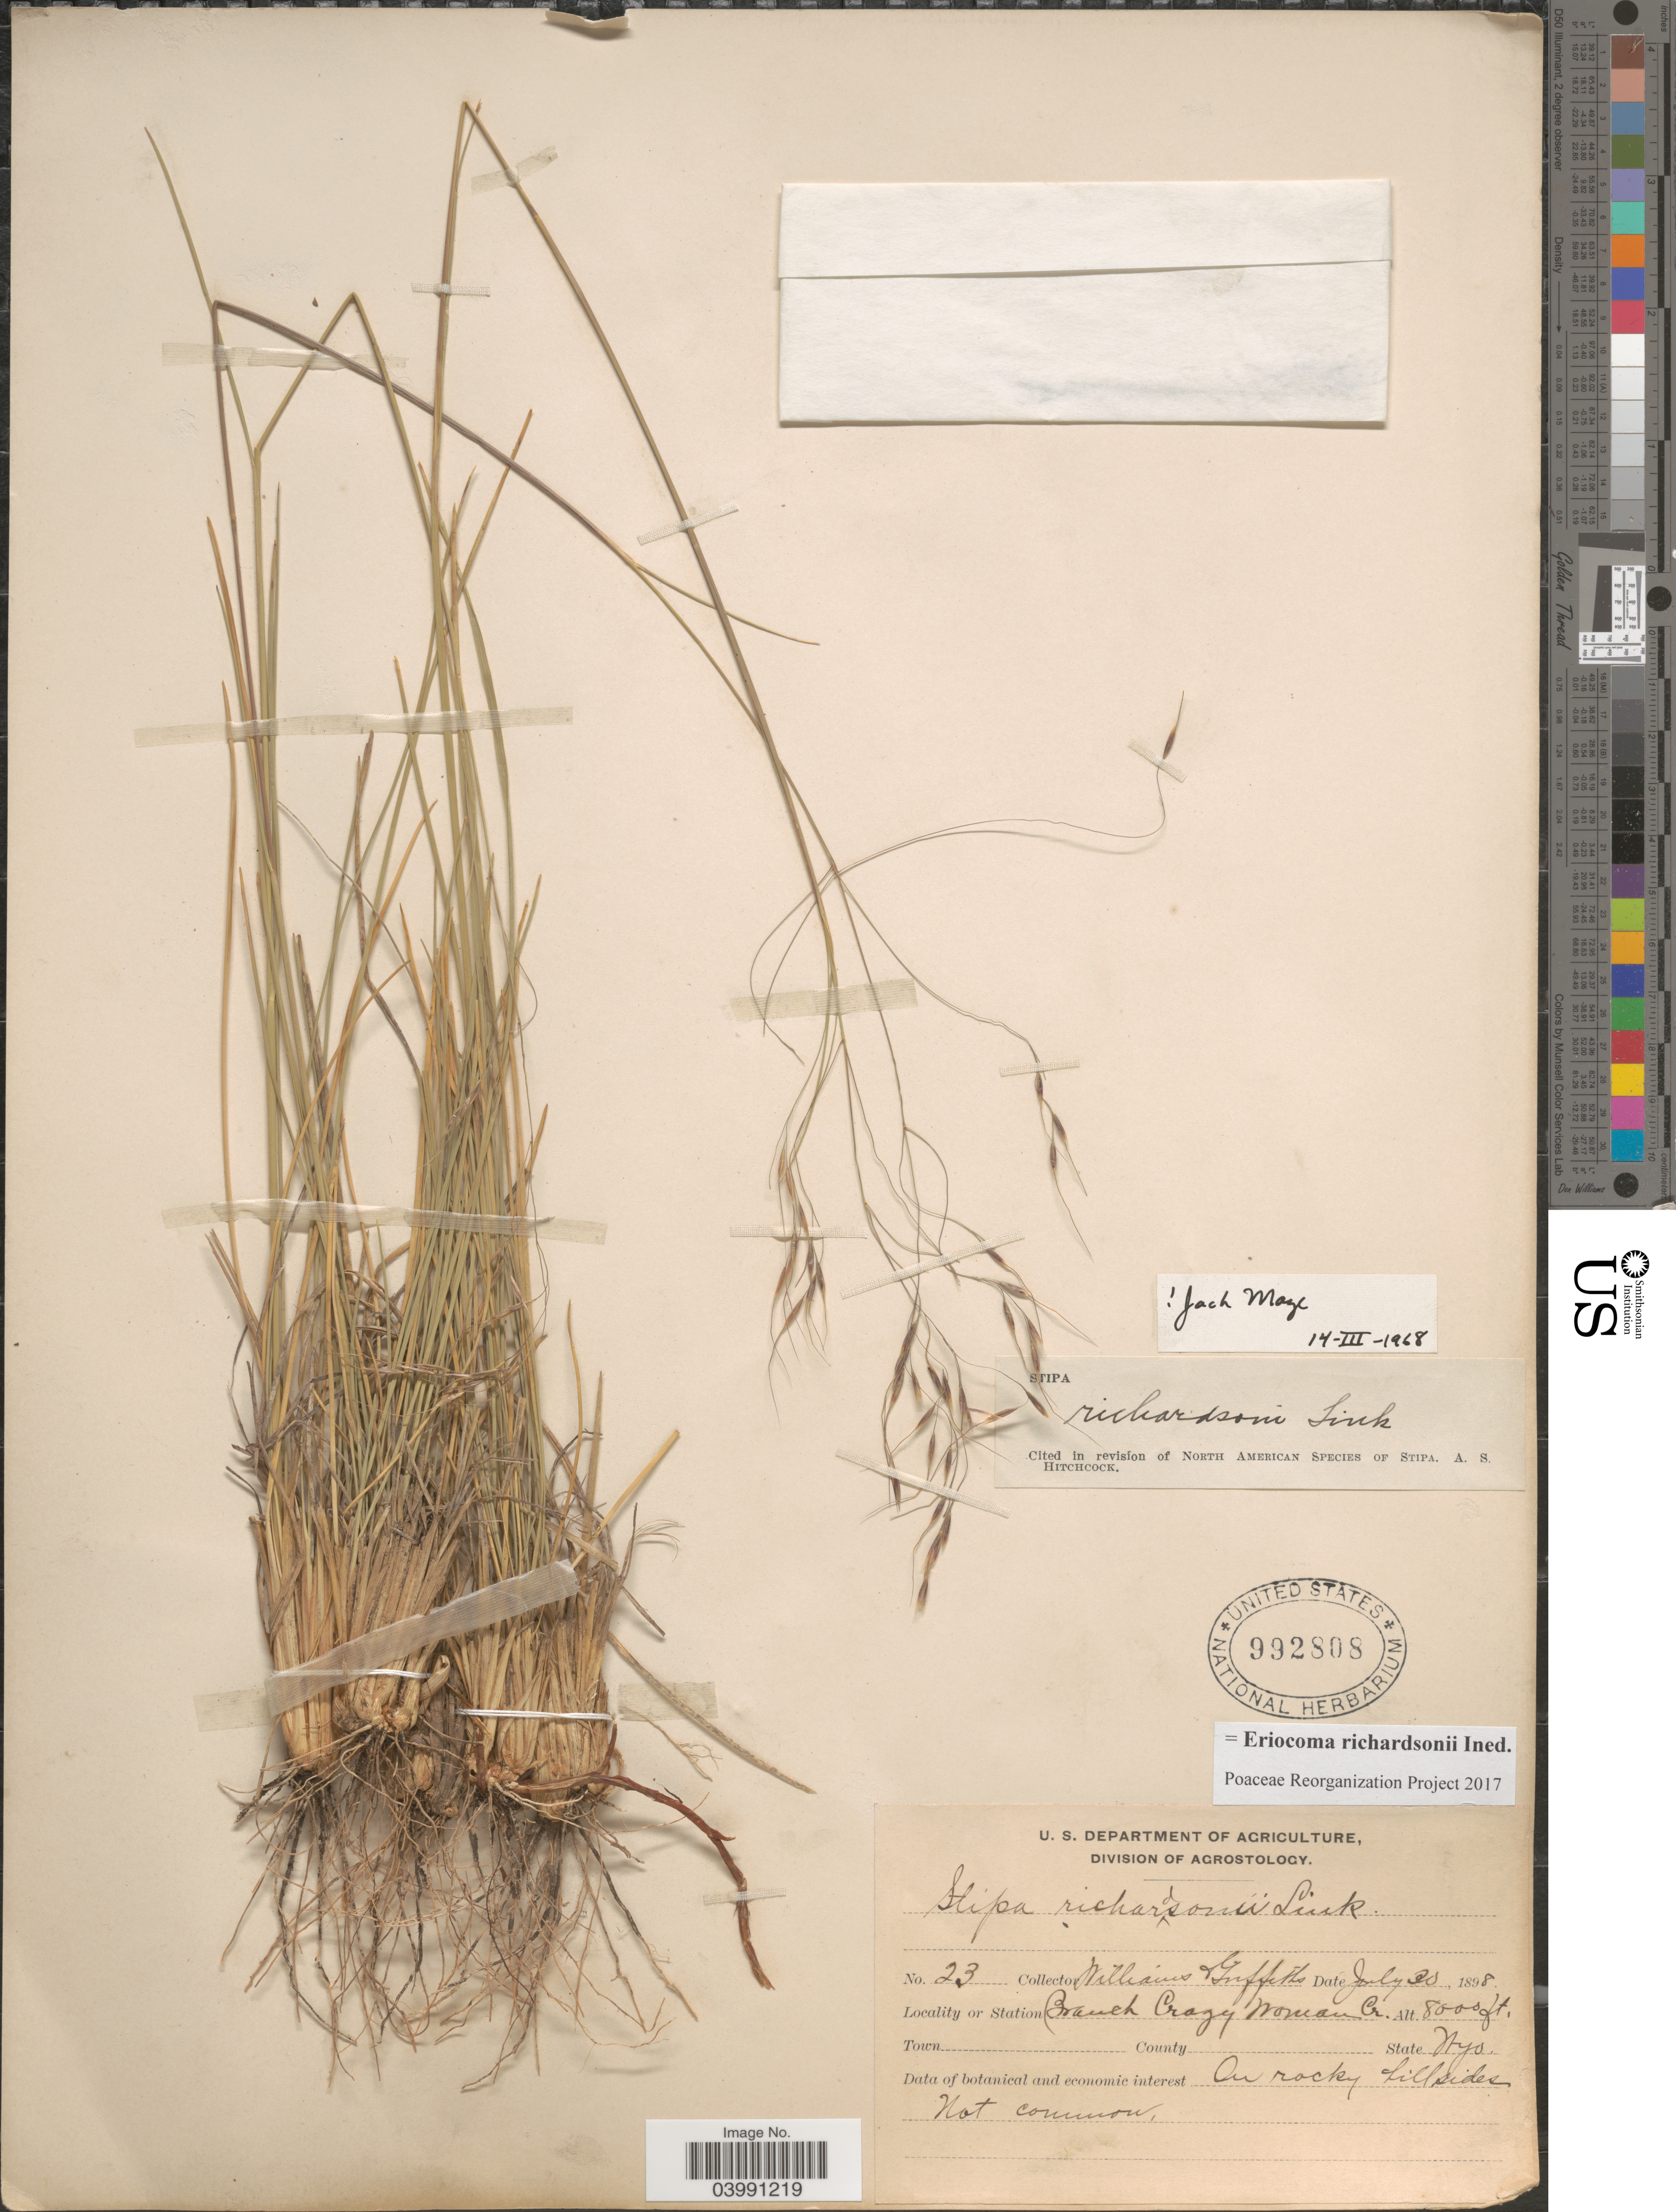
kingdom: Plantae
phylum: Tracheophyta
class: Liliopsida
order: Poales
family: Poaceae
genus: Eriocoma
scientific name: Eriocoma richardsonii ined.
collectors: -- Williams & -- Griffiths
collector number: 23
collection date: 1898-07-30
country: United States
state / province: Wyoming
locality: Station Branch Crazy Woman Cr.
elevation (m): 2438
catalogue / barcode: US 992808